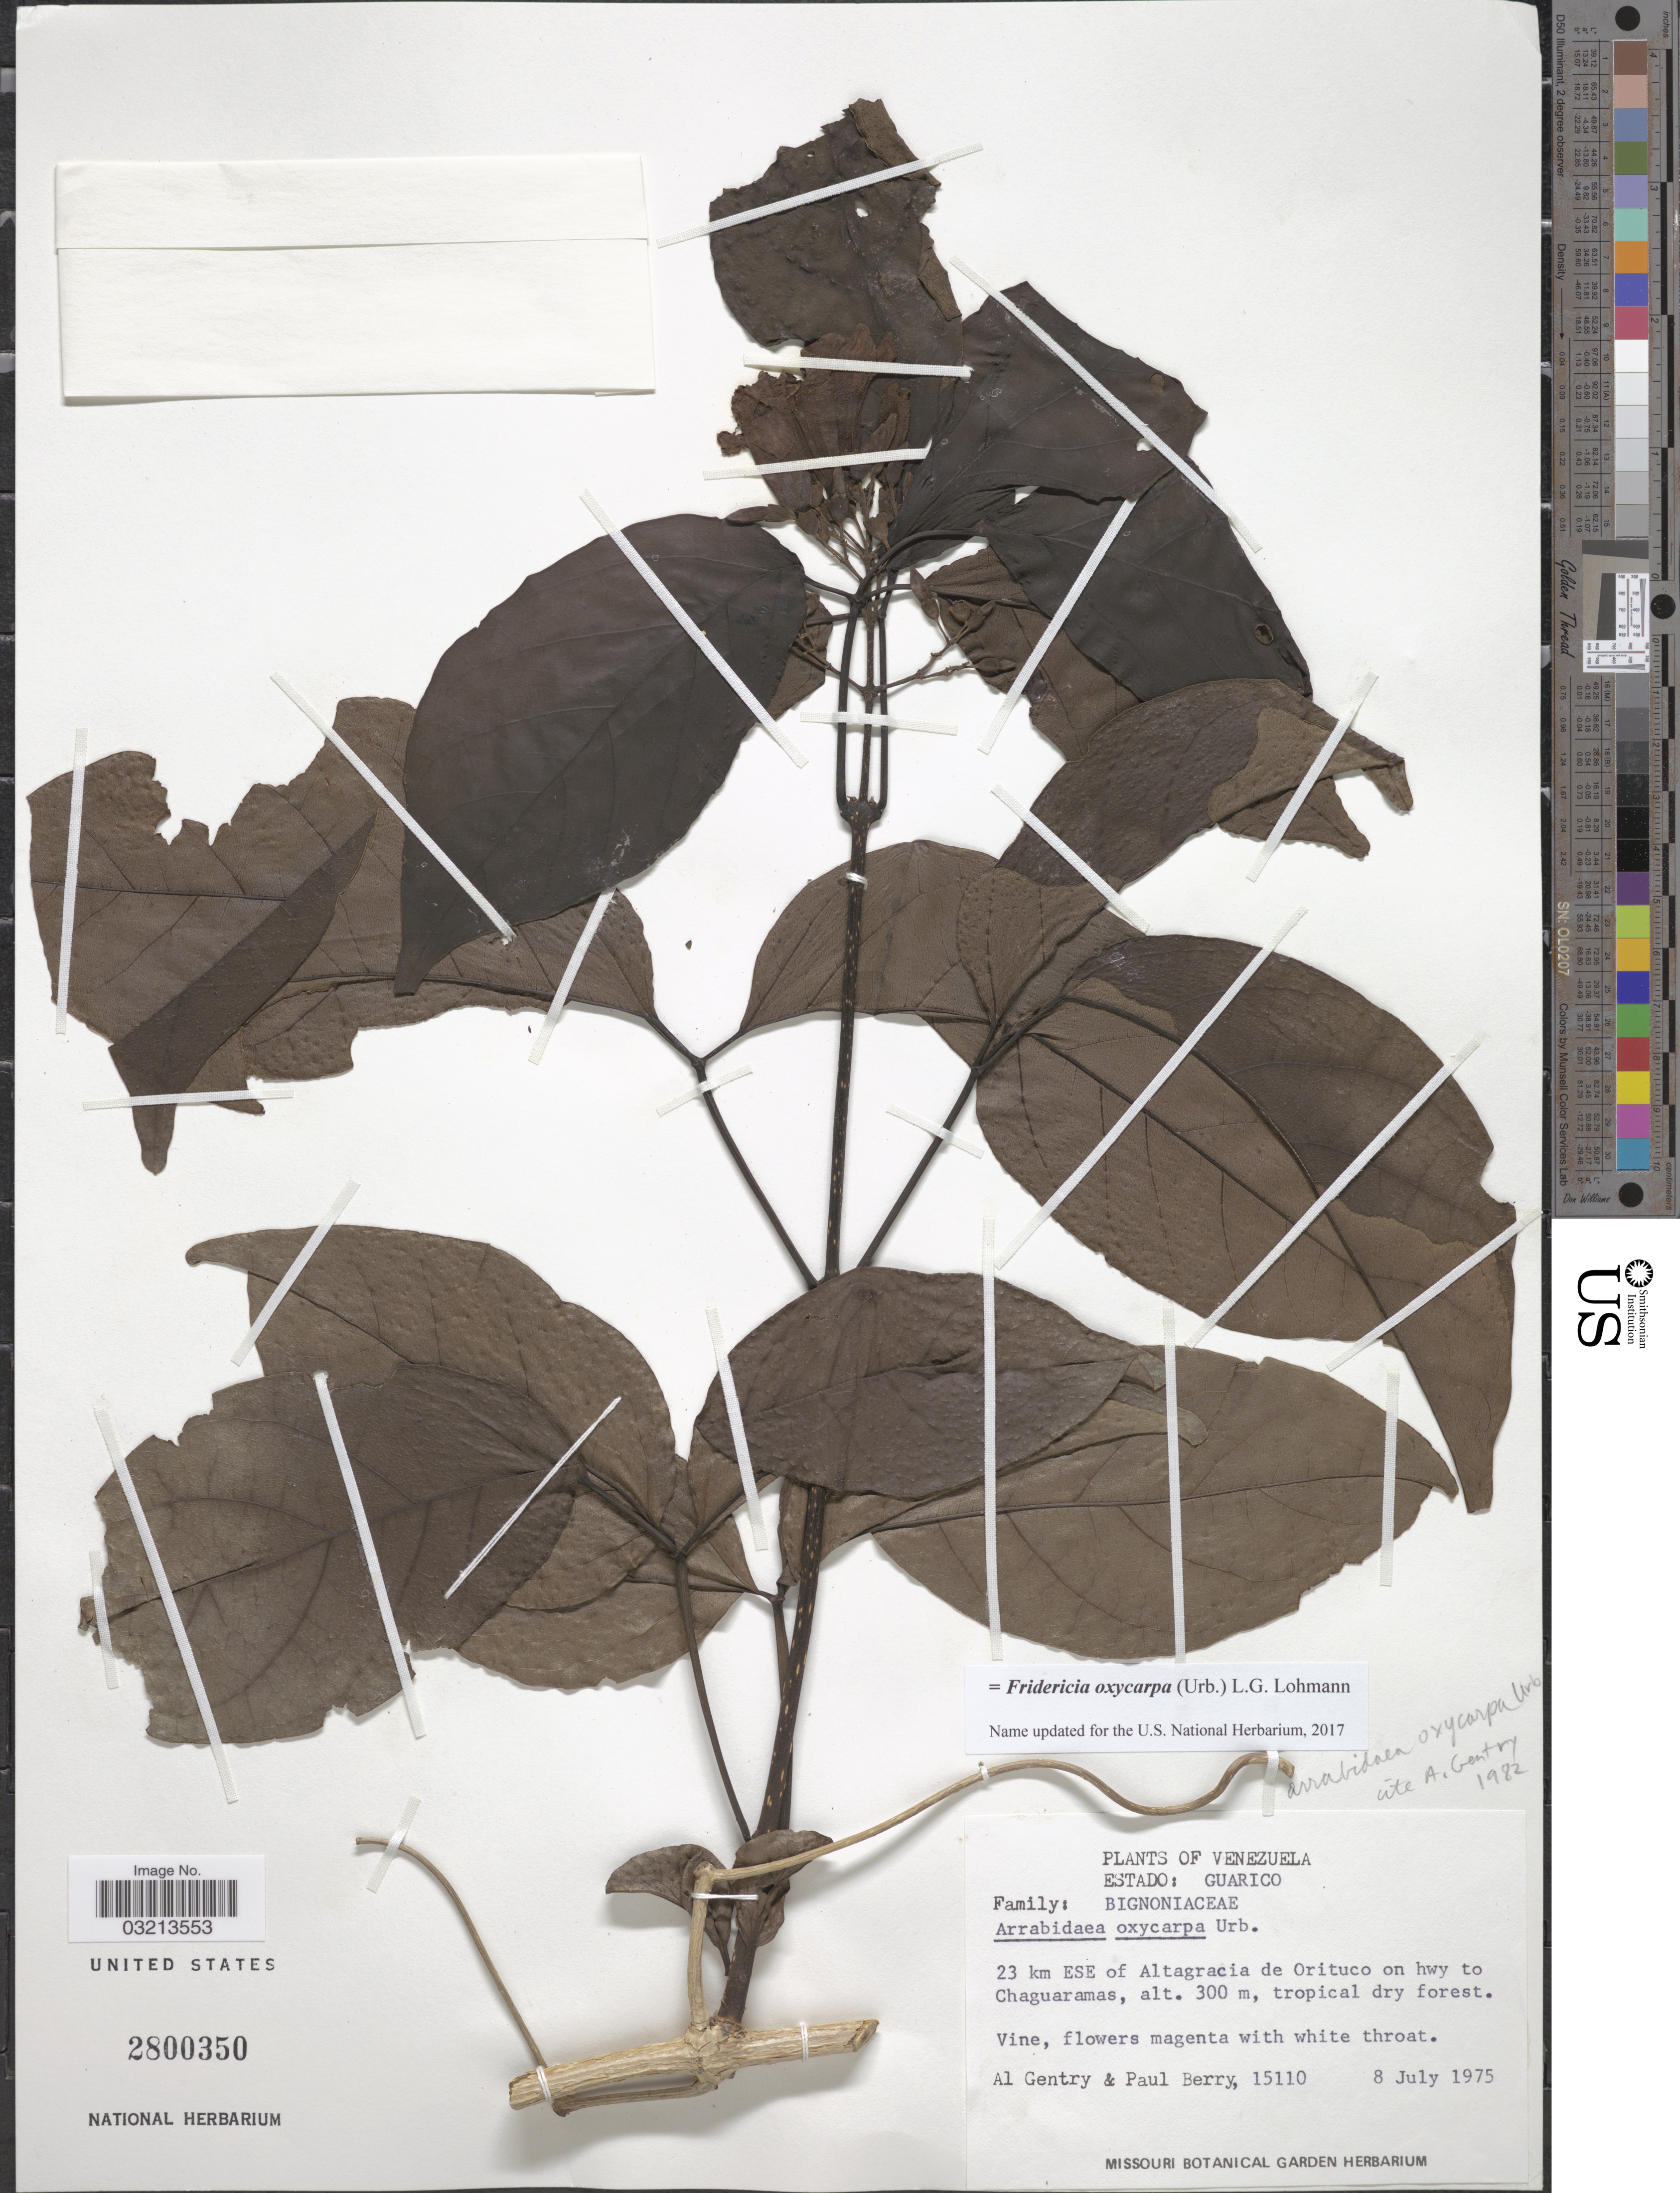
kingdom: Plantae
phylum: Tracheophyta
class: Magnoliopsida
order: Lamiales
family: Bignoniaceae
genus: Fridericia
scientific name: Fridericia oxycarpa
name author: (Urb.) L.G. Lohmann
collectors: A. H. Gentry & P. E. Berry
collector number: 15110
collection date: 1975-07-08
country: Venezuela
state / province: Guárico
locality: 23 km ESE of Altagracia de Orituco on hwy to Chaguaramas.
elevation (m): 300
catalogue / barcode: US 2800350